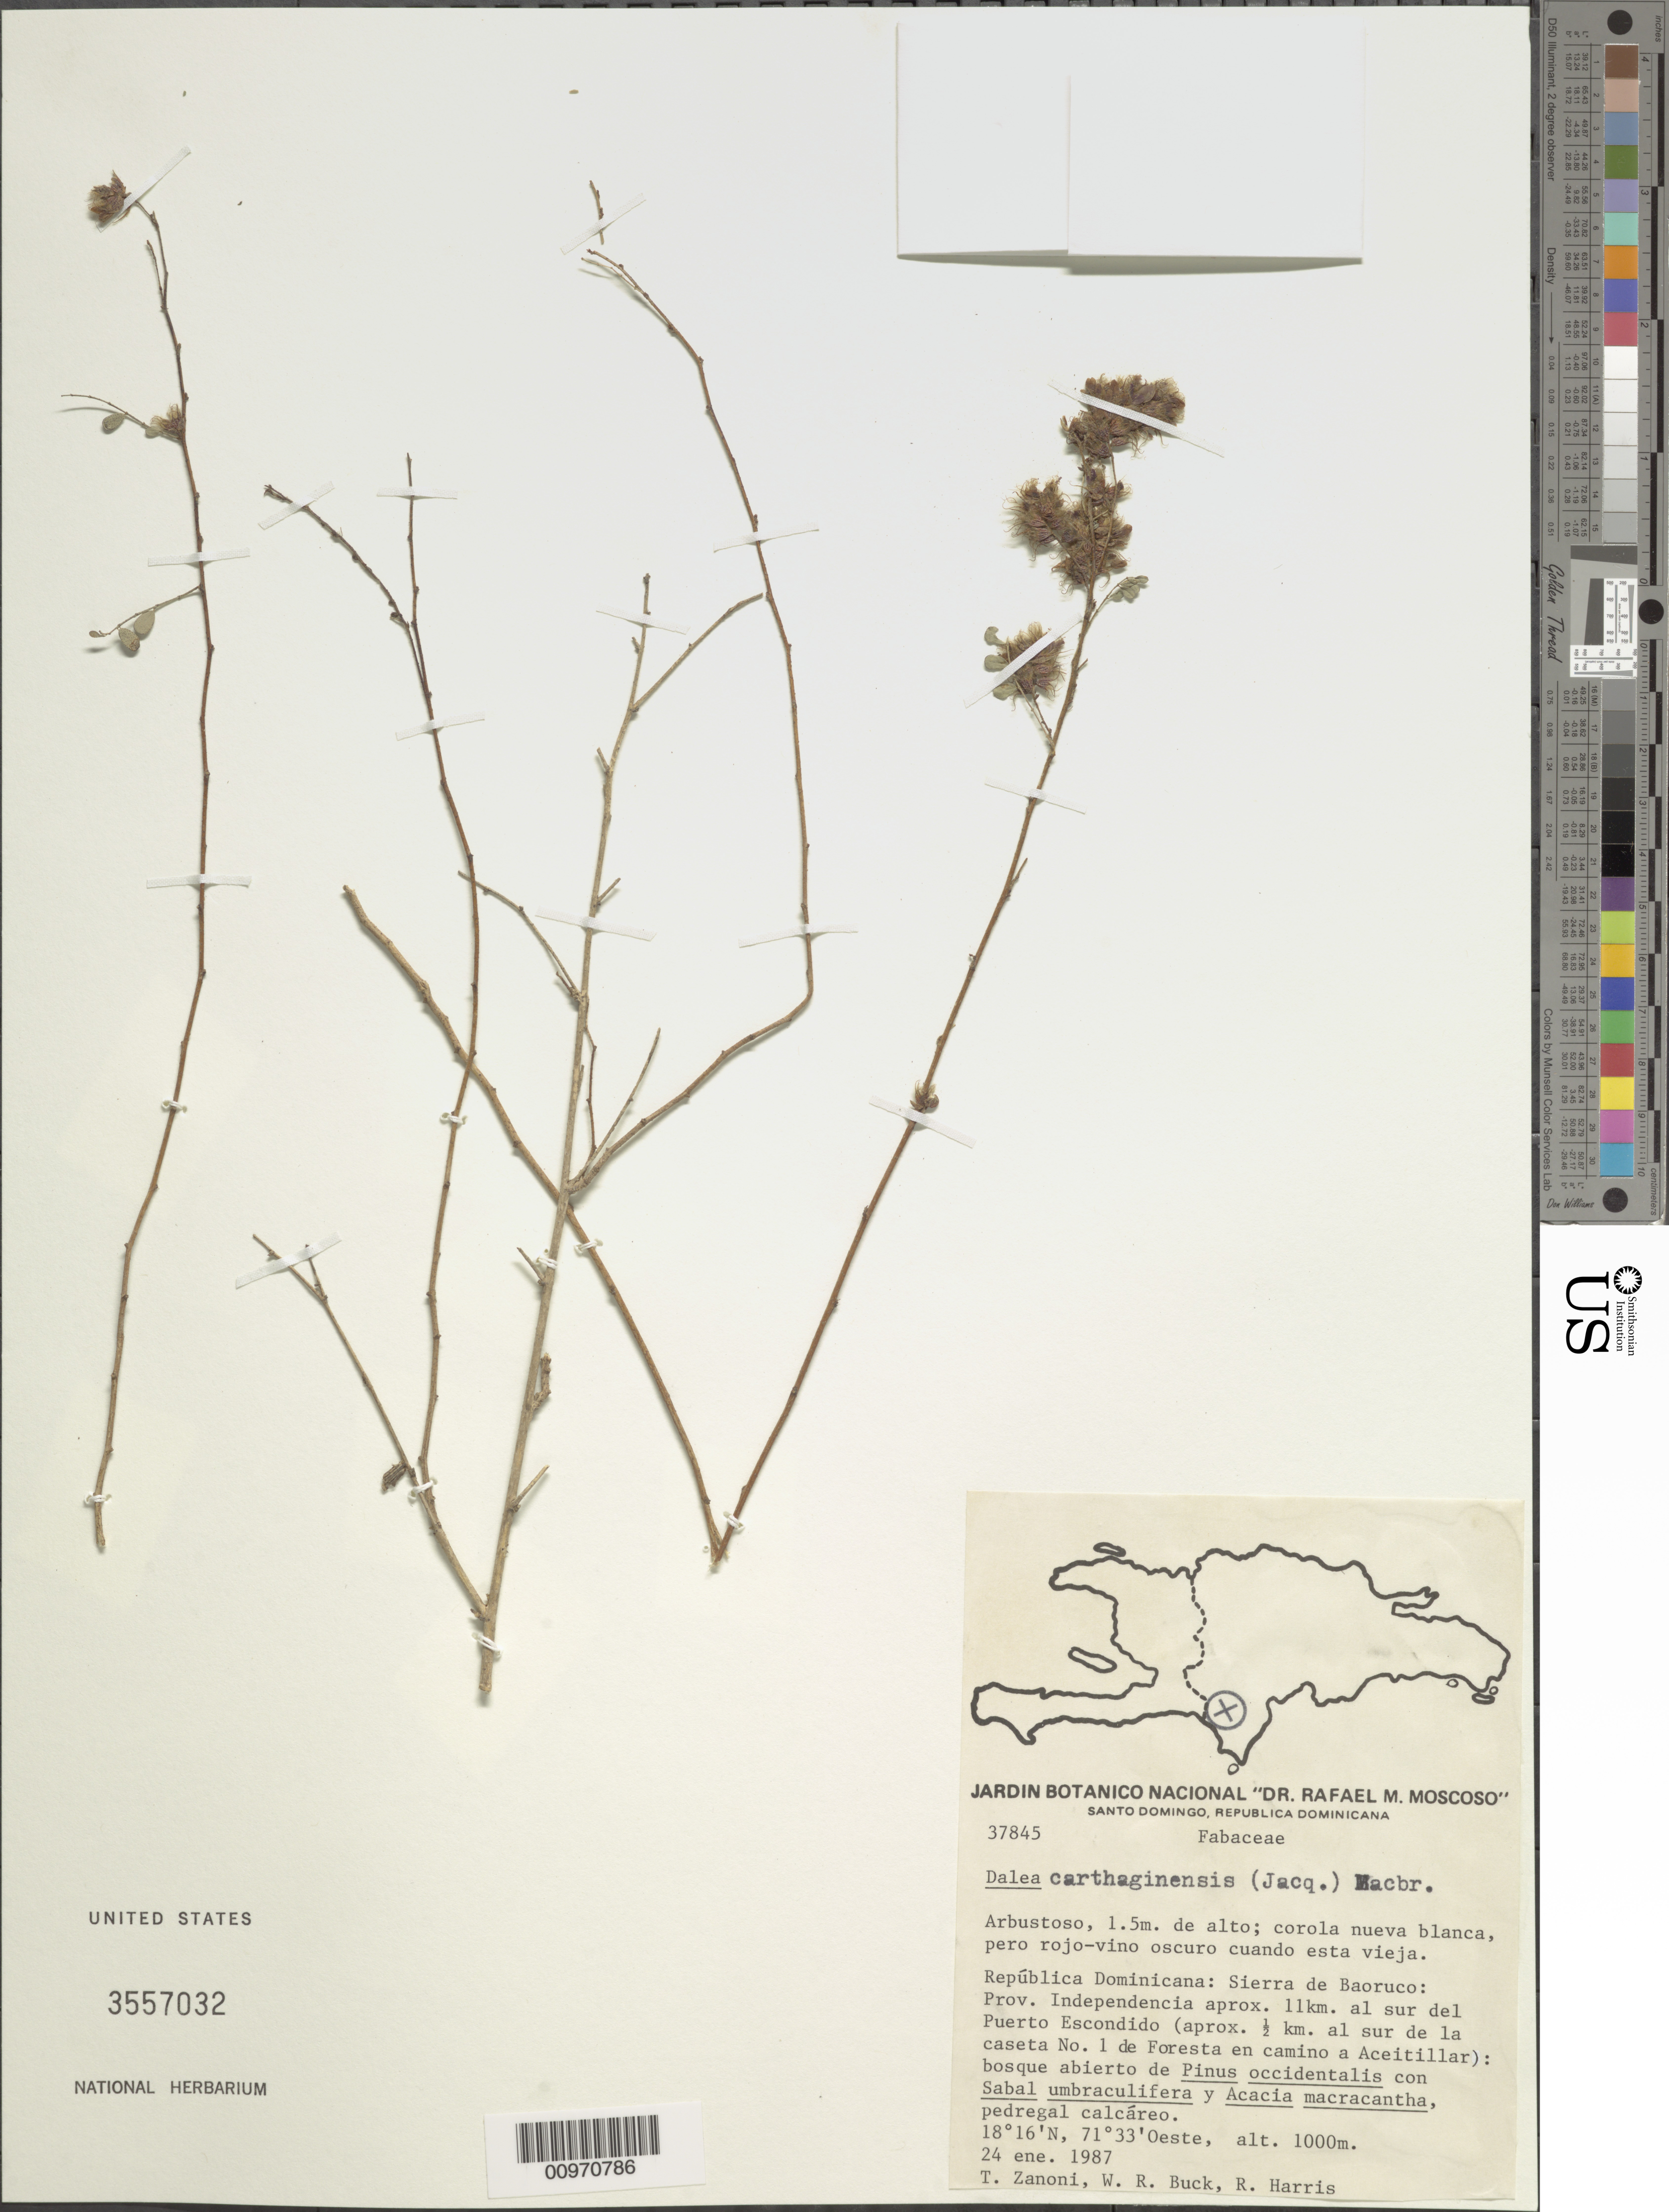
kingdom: Plantae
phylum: Tracheophyta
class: Magnoliopsida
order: Fabales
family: Fabaceae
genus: Dalea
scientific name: Dalea carthagenensis var. carthagenensis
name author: (Jacq.) J.F. Macbr.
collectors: T. A. Zanoni, W. R. Buck & R. Harris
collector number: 37845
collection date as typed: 24 Jan 1987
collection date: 1987-01-24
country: Dominican Republic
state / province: Independencia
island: Hispaniola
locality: Sierra de Baoruco, aprox. 11 km al sur del Puerto Escondido (aprox. 0.5 km al sur de la caseta No. 1 de Foresta en camino a Aceitillar)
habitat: Bosque abierto de Pinus occidentalis con Sabal umbraculifera y Acacia macrantha, pedregal calcáreo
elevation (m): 1000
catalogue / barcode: US 3557032